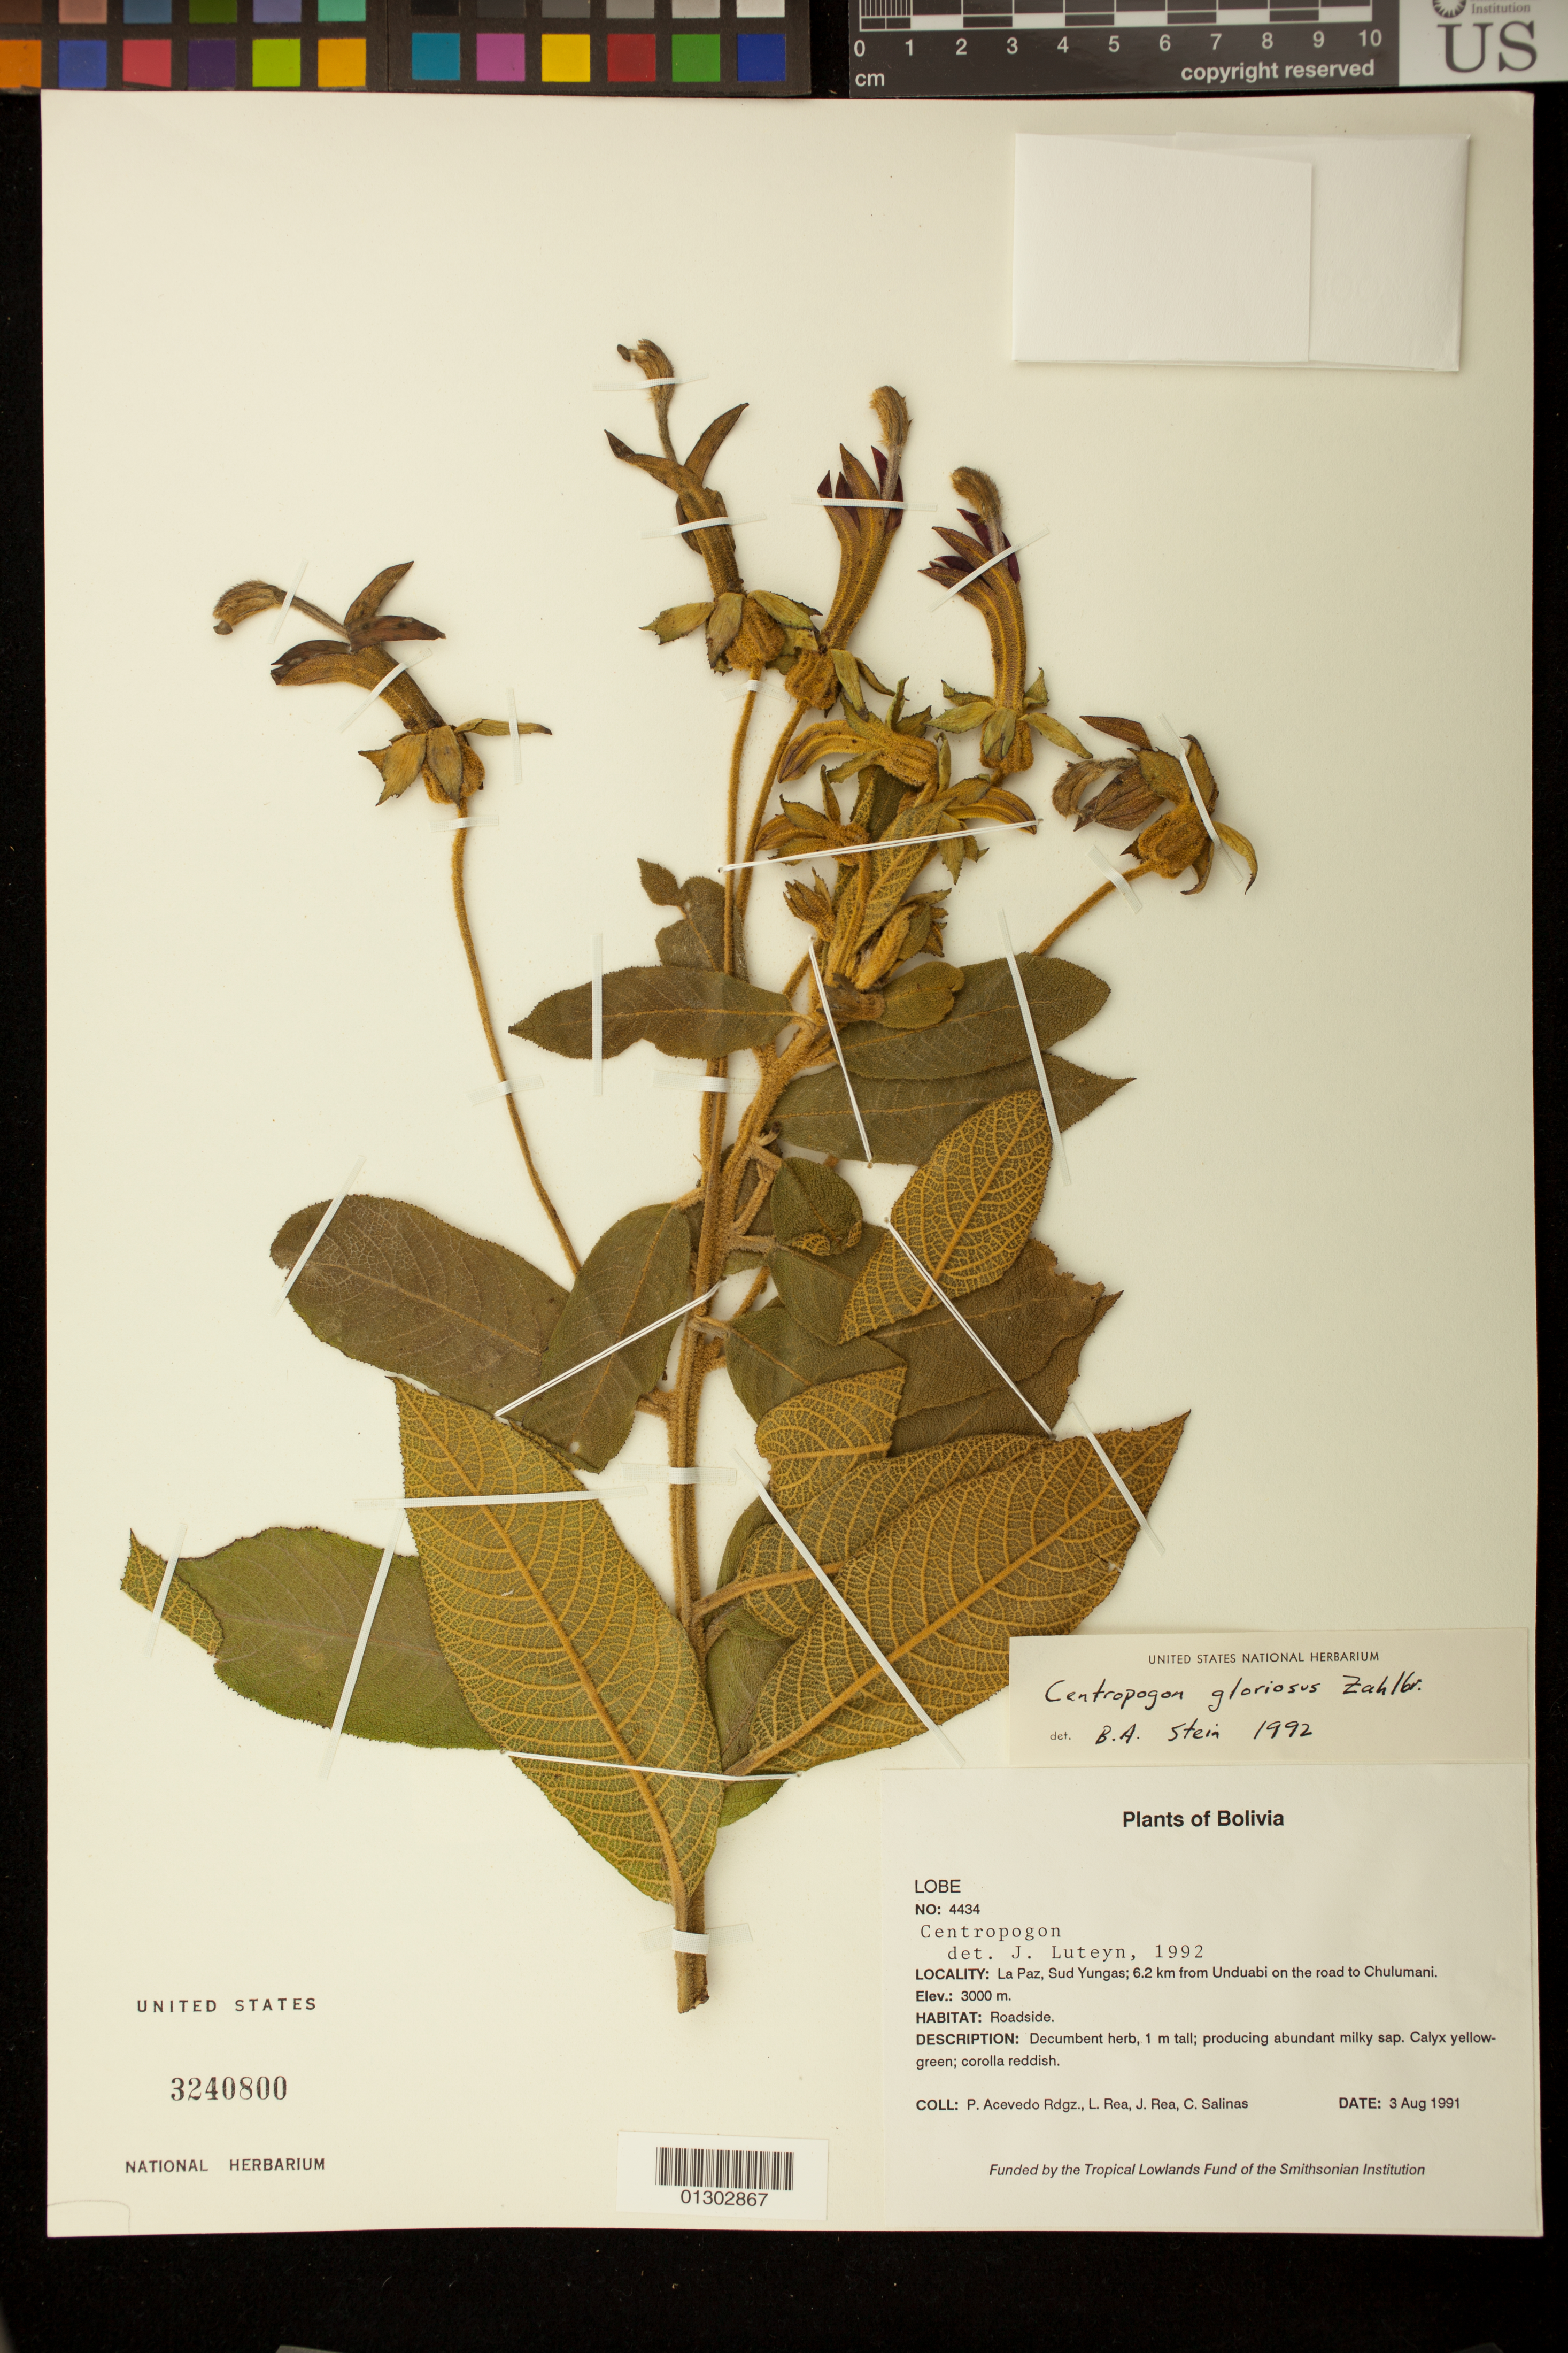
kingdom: Plantae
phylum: Tracheophyta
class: Magnoliopsida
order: Asterales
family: Campanulaceae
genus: Centropogon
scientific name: Centropogon gloriosus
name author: (Britton) Zahlbr.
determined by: Stein, B. A., Senior Director, Climate Adaptation and Resilience, National Wildlife Federation (UNITED STATES)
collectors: P. Acevedo-Rodr., L. Rea, J. Rea & C. Salinas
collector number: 4434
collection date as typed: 03 Aug 1991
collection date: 1991-08-03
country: Bolivia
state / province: La Paz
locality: Sud Yungas; 6.2 km from Unduabi on the road to Chulumani.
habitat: Roadside.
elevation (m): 3000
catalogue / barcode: US 3240800